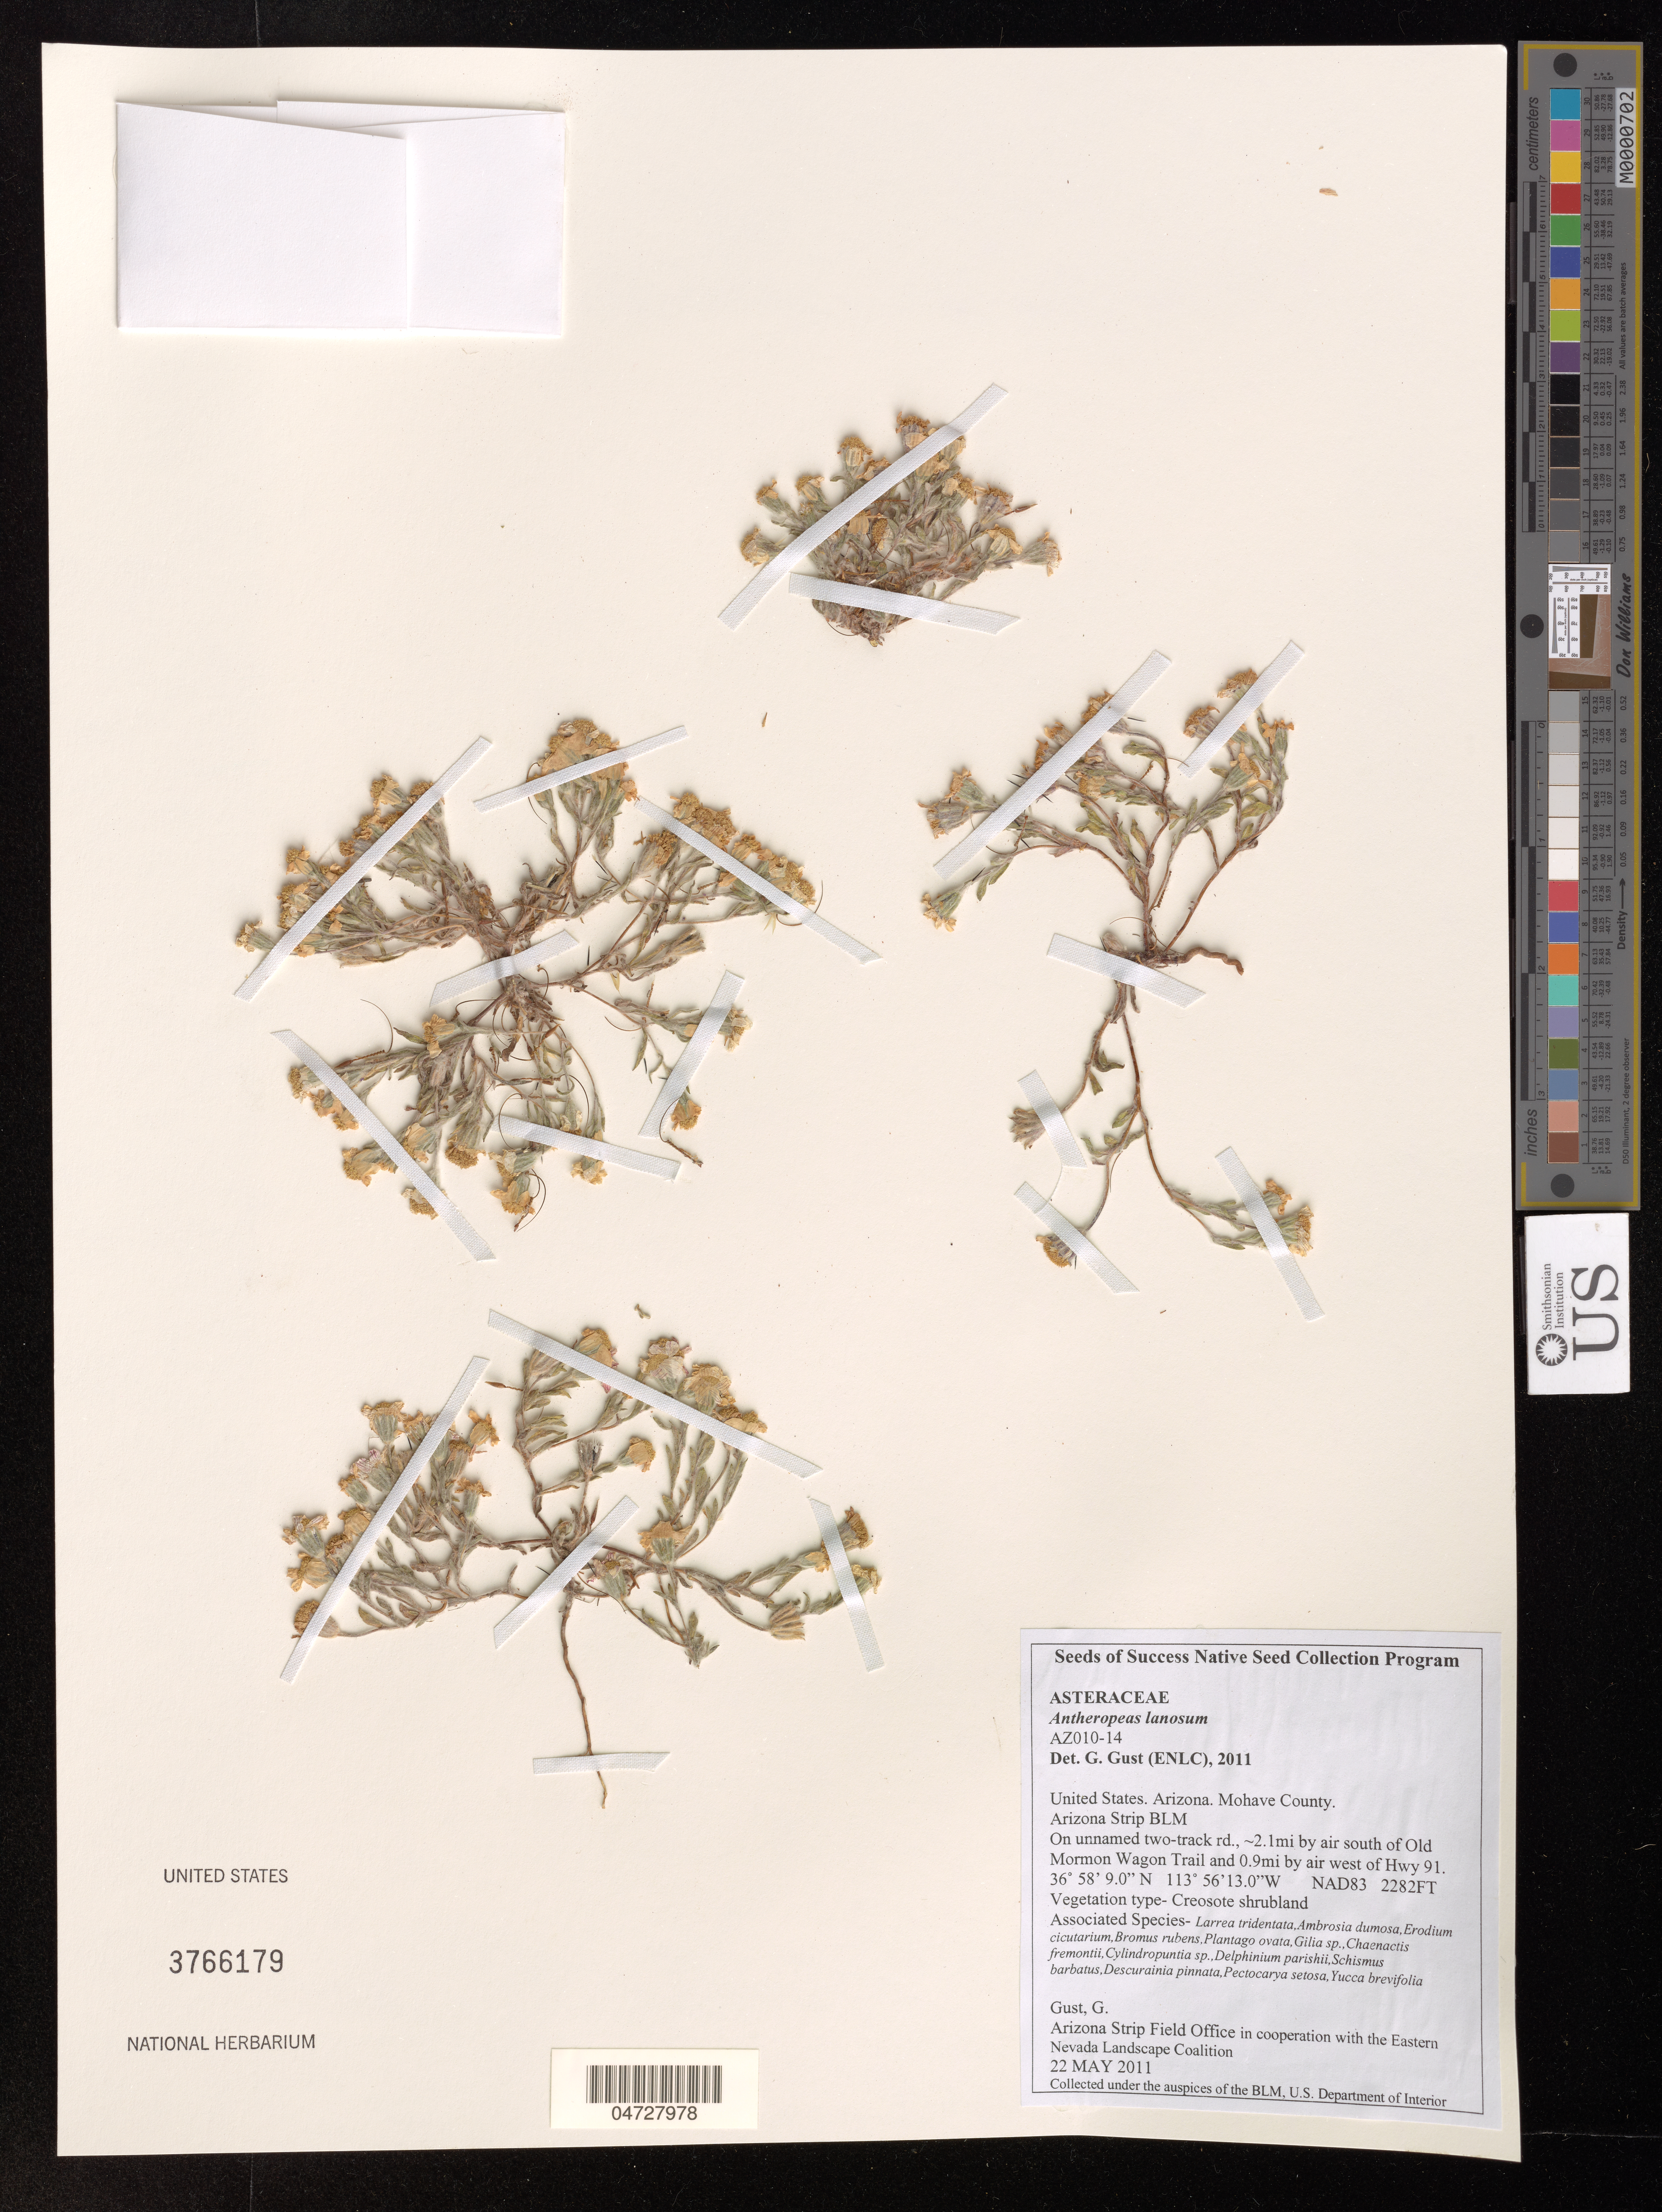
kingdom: Plantae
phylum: Tracheophyta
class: Magnoliopsida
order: Asterales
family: Asteraceae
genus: Antheropeas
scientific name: Antheropeas lanosum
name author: A. Gray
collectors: A. Gust.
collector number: AZ010-14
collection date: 2011-05-22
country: United States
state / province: Arizona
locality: Mohave County.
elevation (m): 696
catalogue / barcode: US 3766179